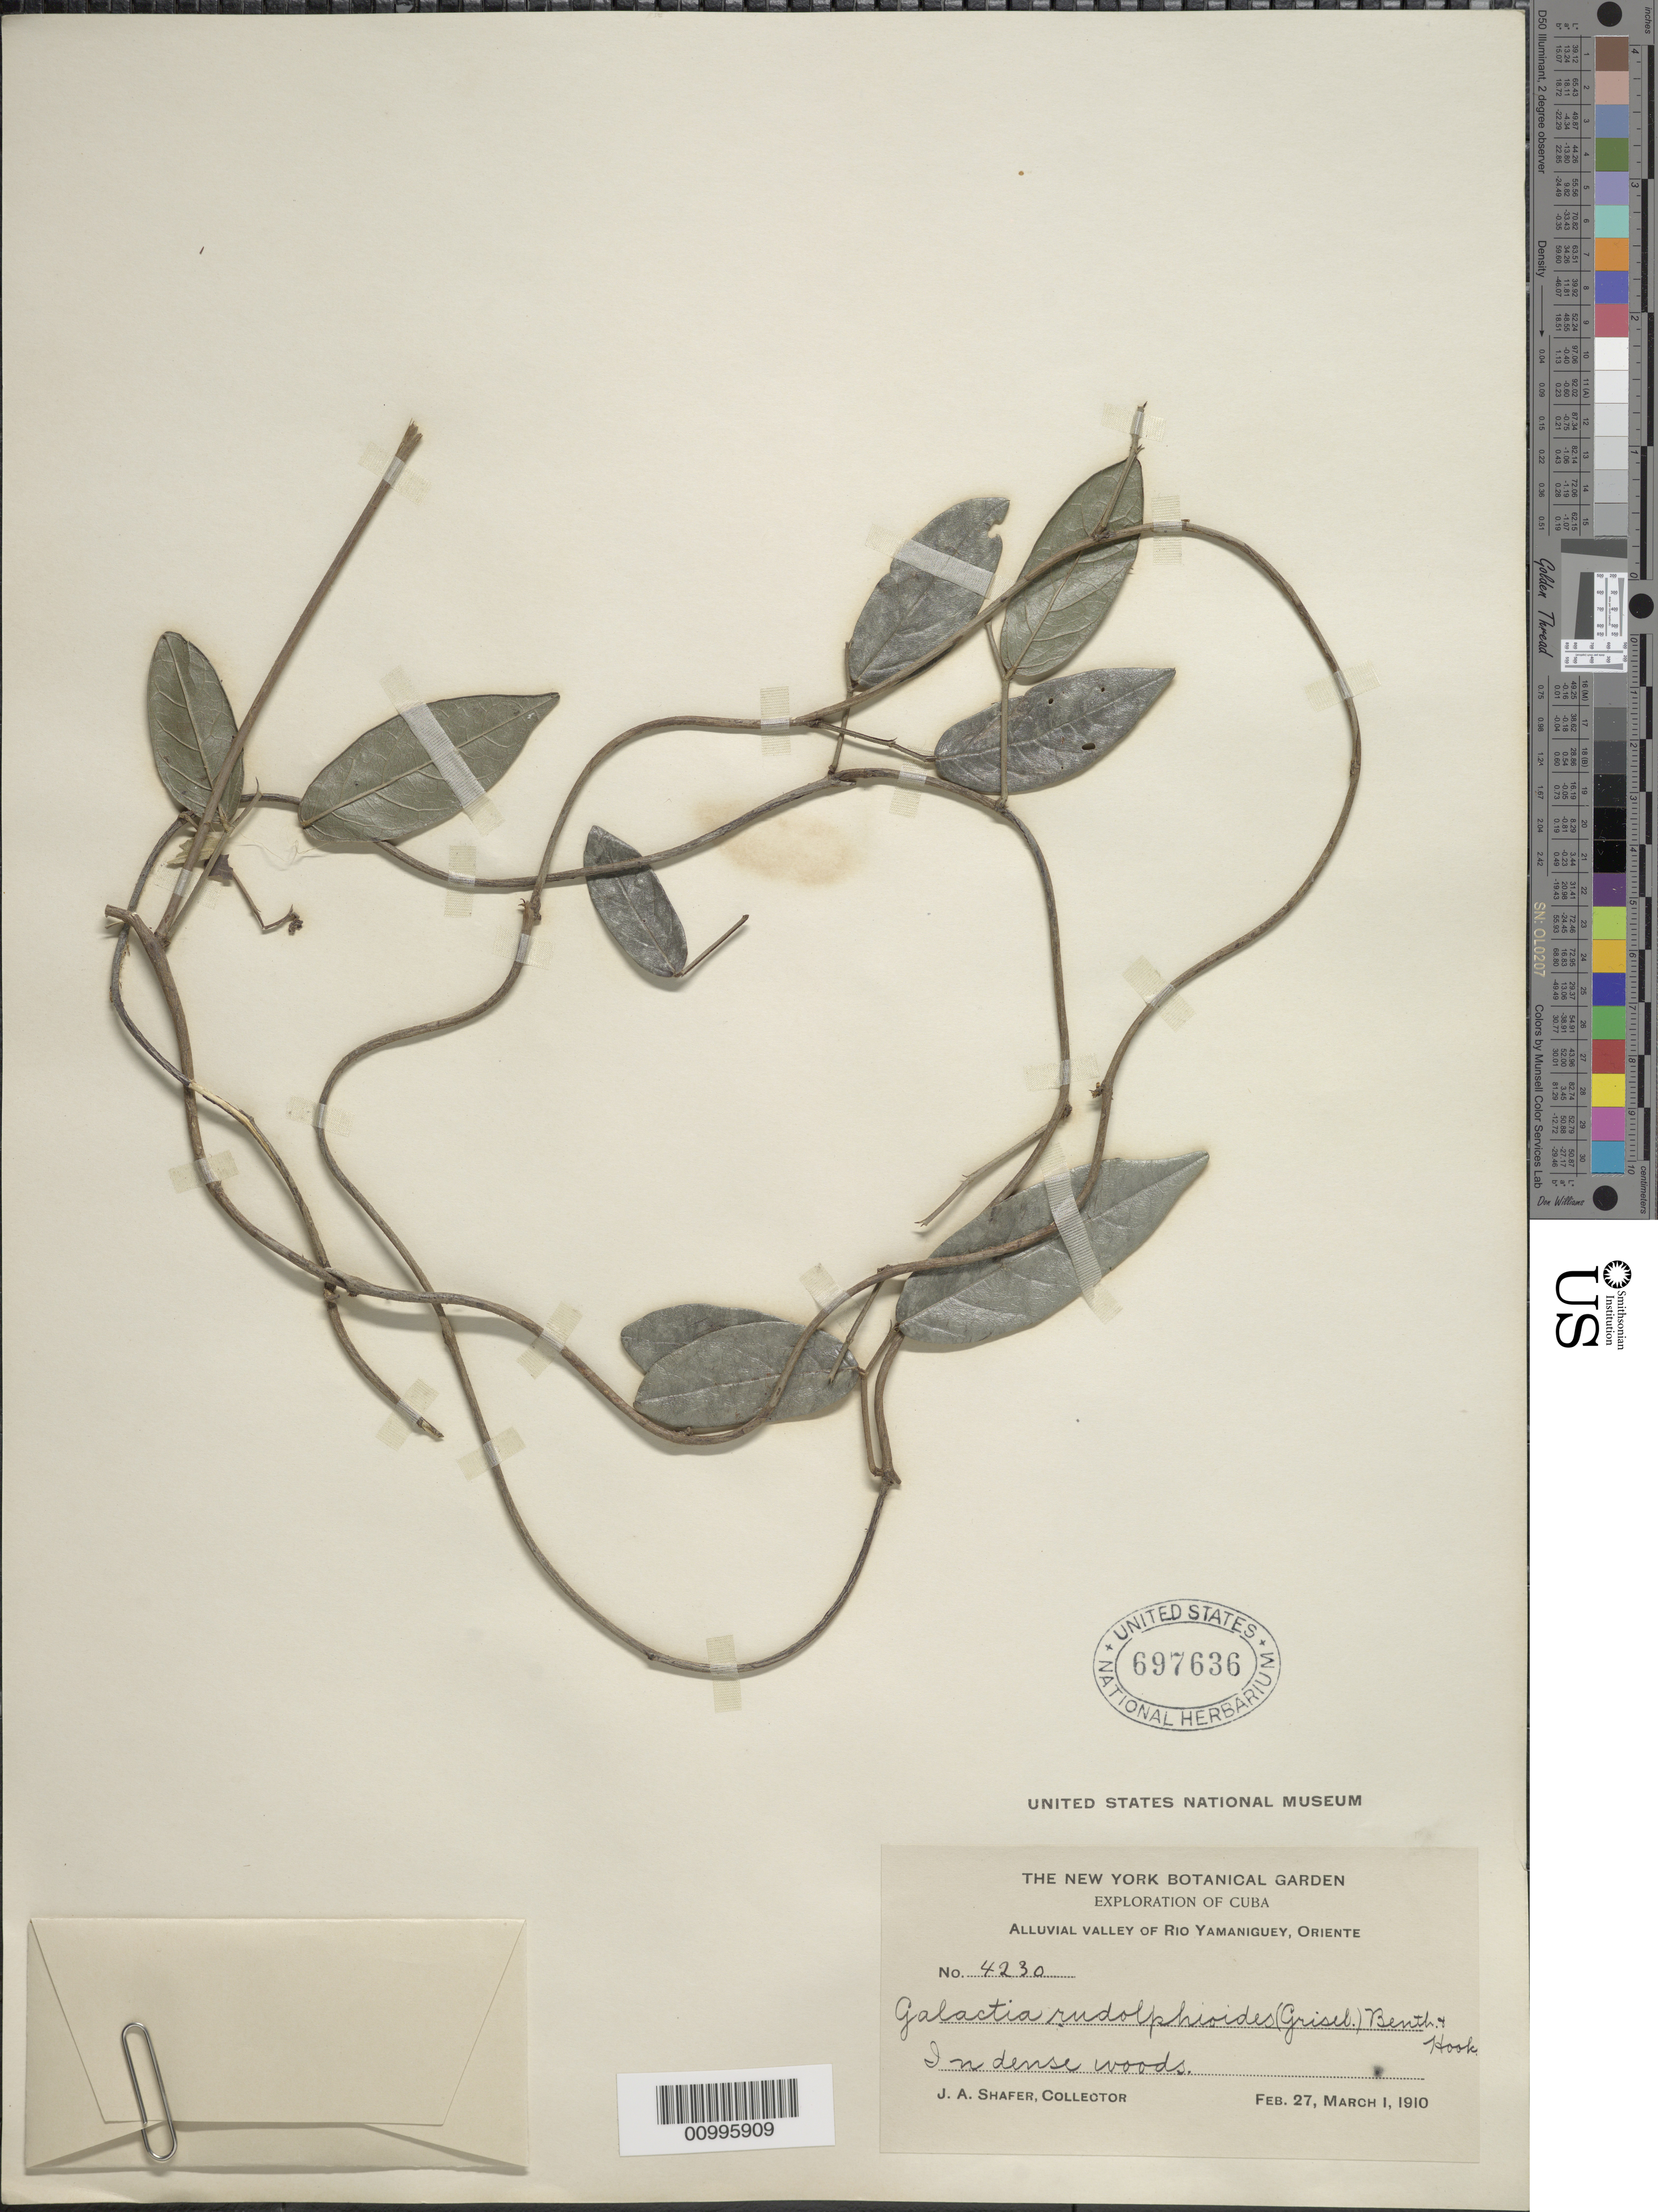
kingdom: Plantae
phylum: Tracheophyta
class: Magnoliopsida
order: Fabales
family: Fabaceae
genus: Rhodopis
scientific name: Rhodopis rudolphioides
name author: (Griseb.) L.P. Queiroz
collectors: J. A. Shafer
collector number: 4230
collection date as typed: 27 Feb 1910 and 01 Mar 1910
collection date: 1910-02-27,1910-03-01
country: Cuba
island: Cuba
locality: Oriente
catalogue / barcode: US 697636